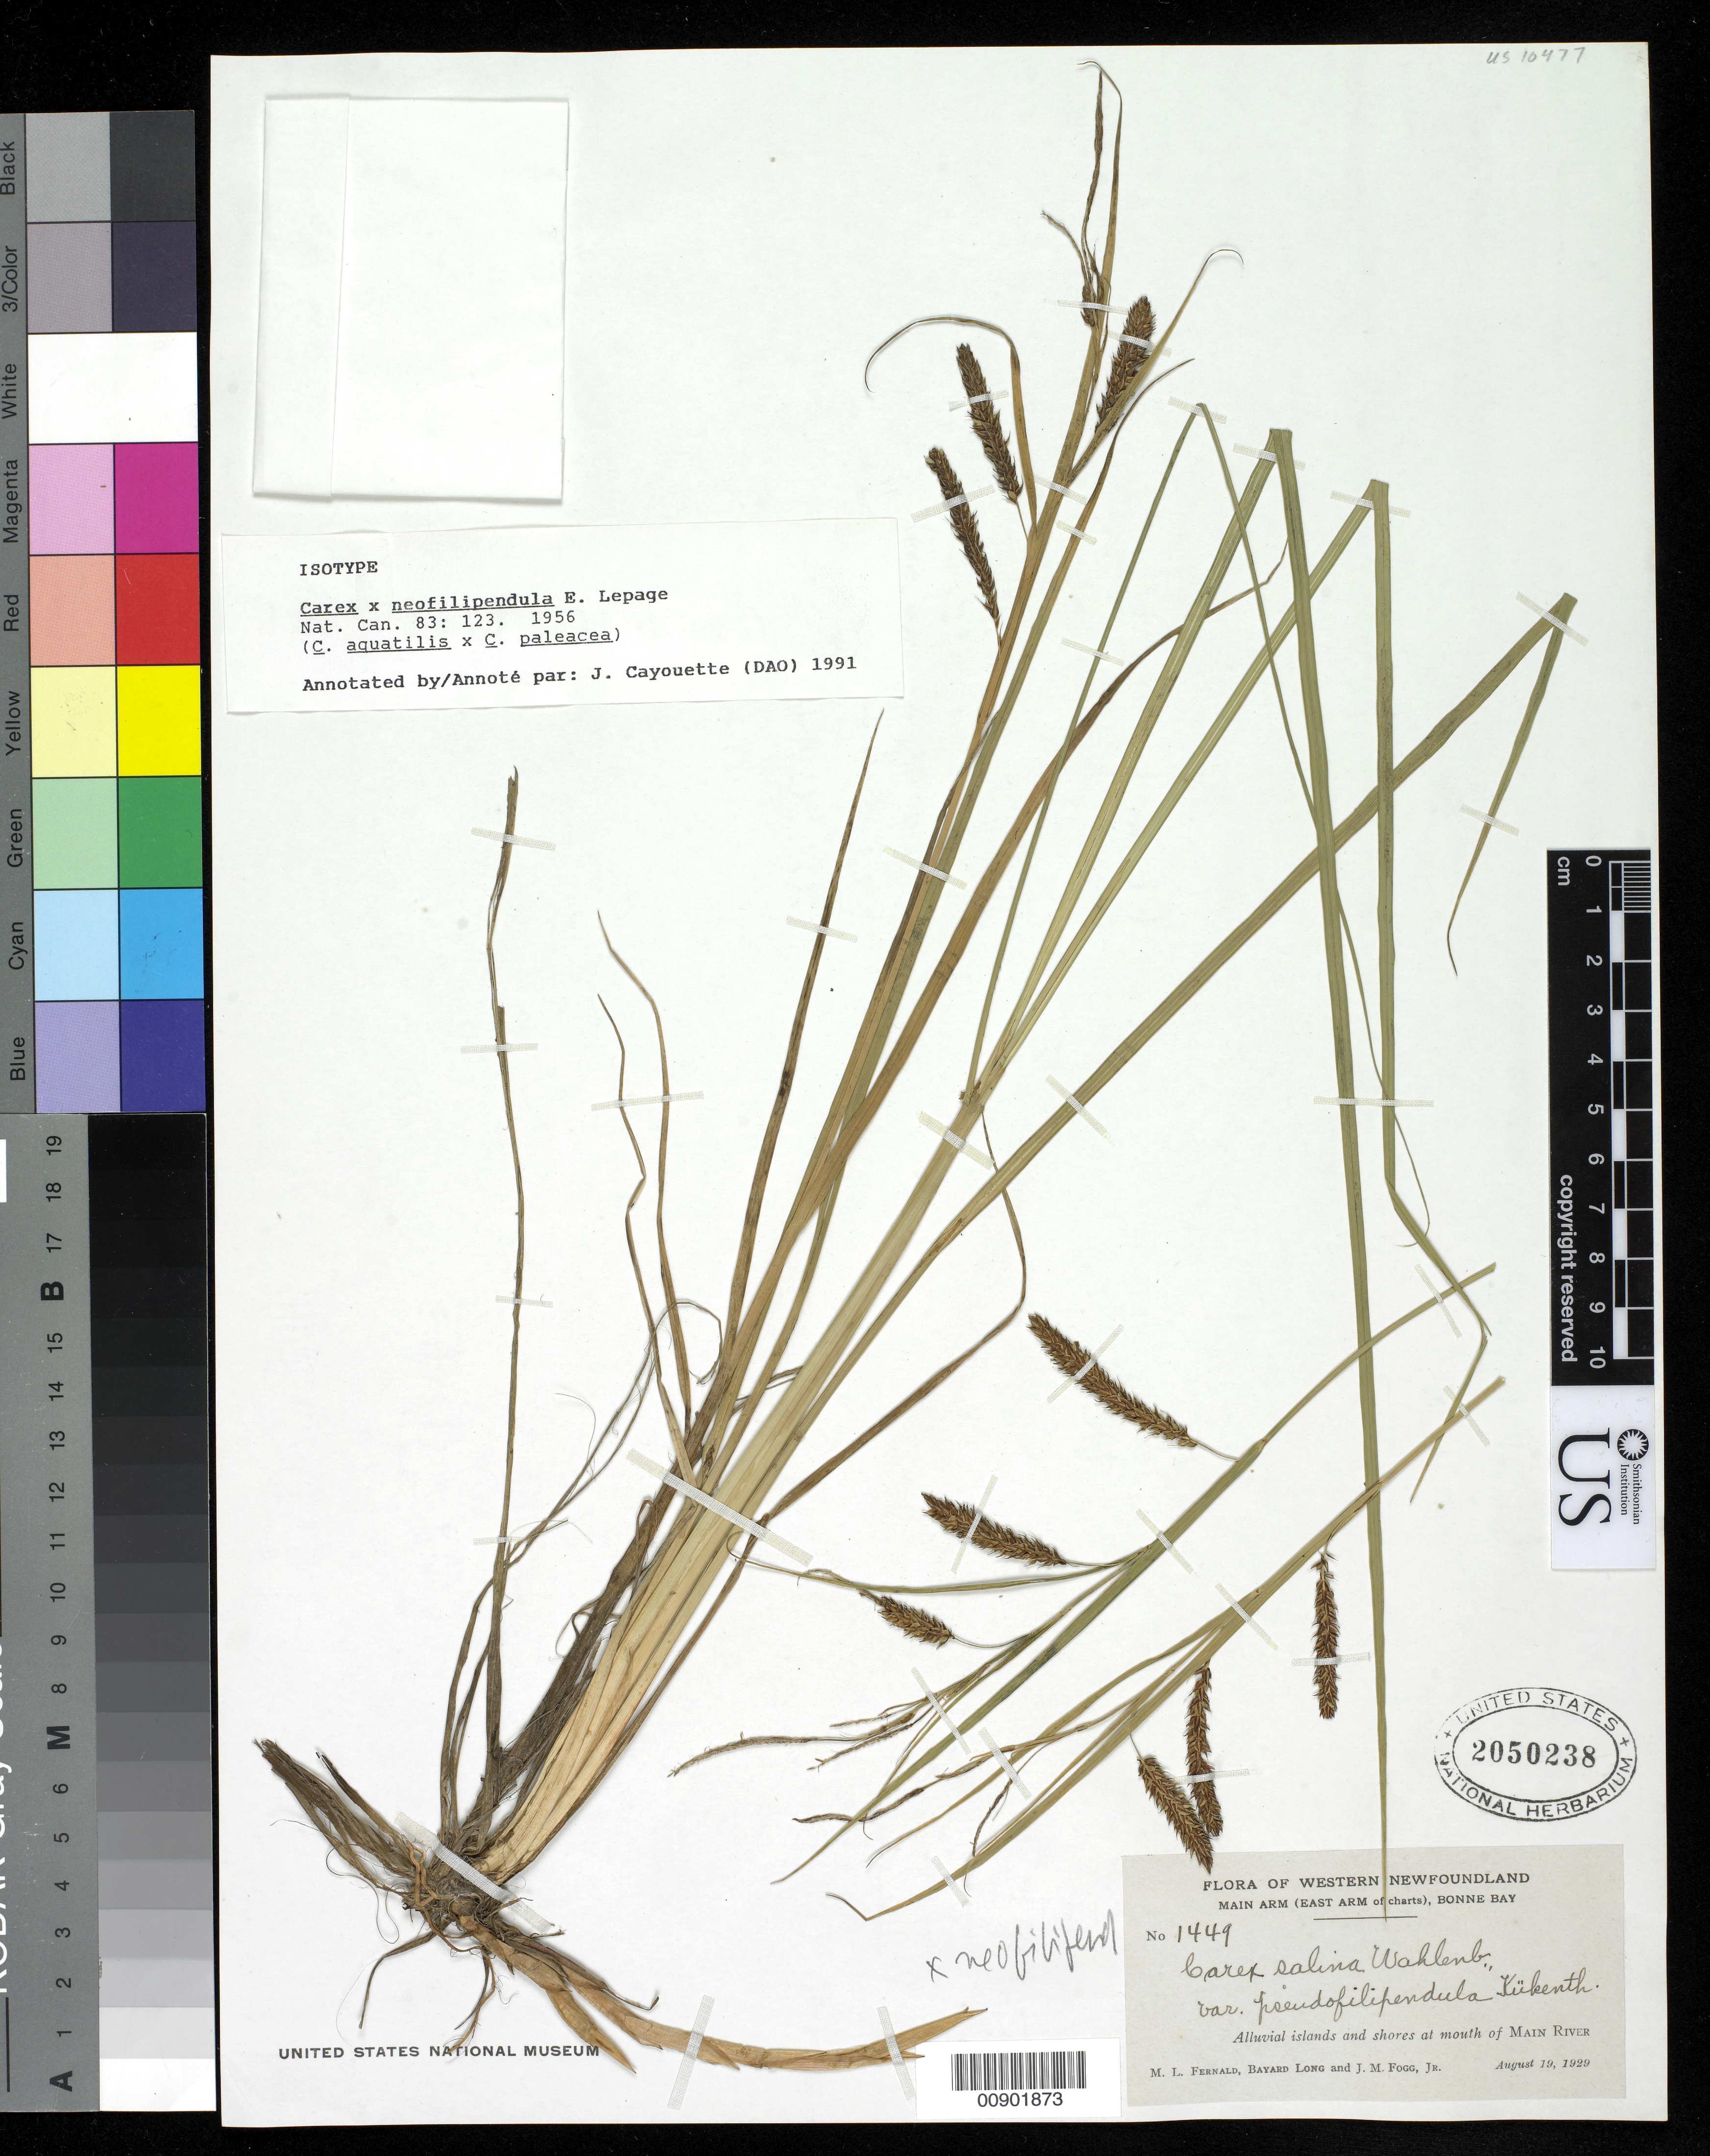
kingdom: Plantae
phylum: Tracheophyta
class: Liliopsida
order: Poales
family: Cyperaceae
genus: Carex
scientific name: Carex x neofilipendula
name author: Lepage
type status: Isotype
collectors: M. L. Fernald, B. Long & J. Fogg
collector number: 1449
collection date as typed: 19 Aug 1929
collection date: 1929-08-19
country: Canada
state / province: Newfoundland and Labrador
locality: Western Newfoundland, main arm (east arm of charts), Bonne Bay. Alluvial islands and shores at mouth of Main River.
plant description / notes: Hybrid species, as annotated by Cayouette (1956), Carex aquatilis x C. paleacea.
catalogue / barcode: US 2050238